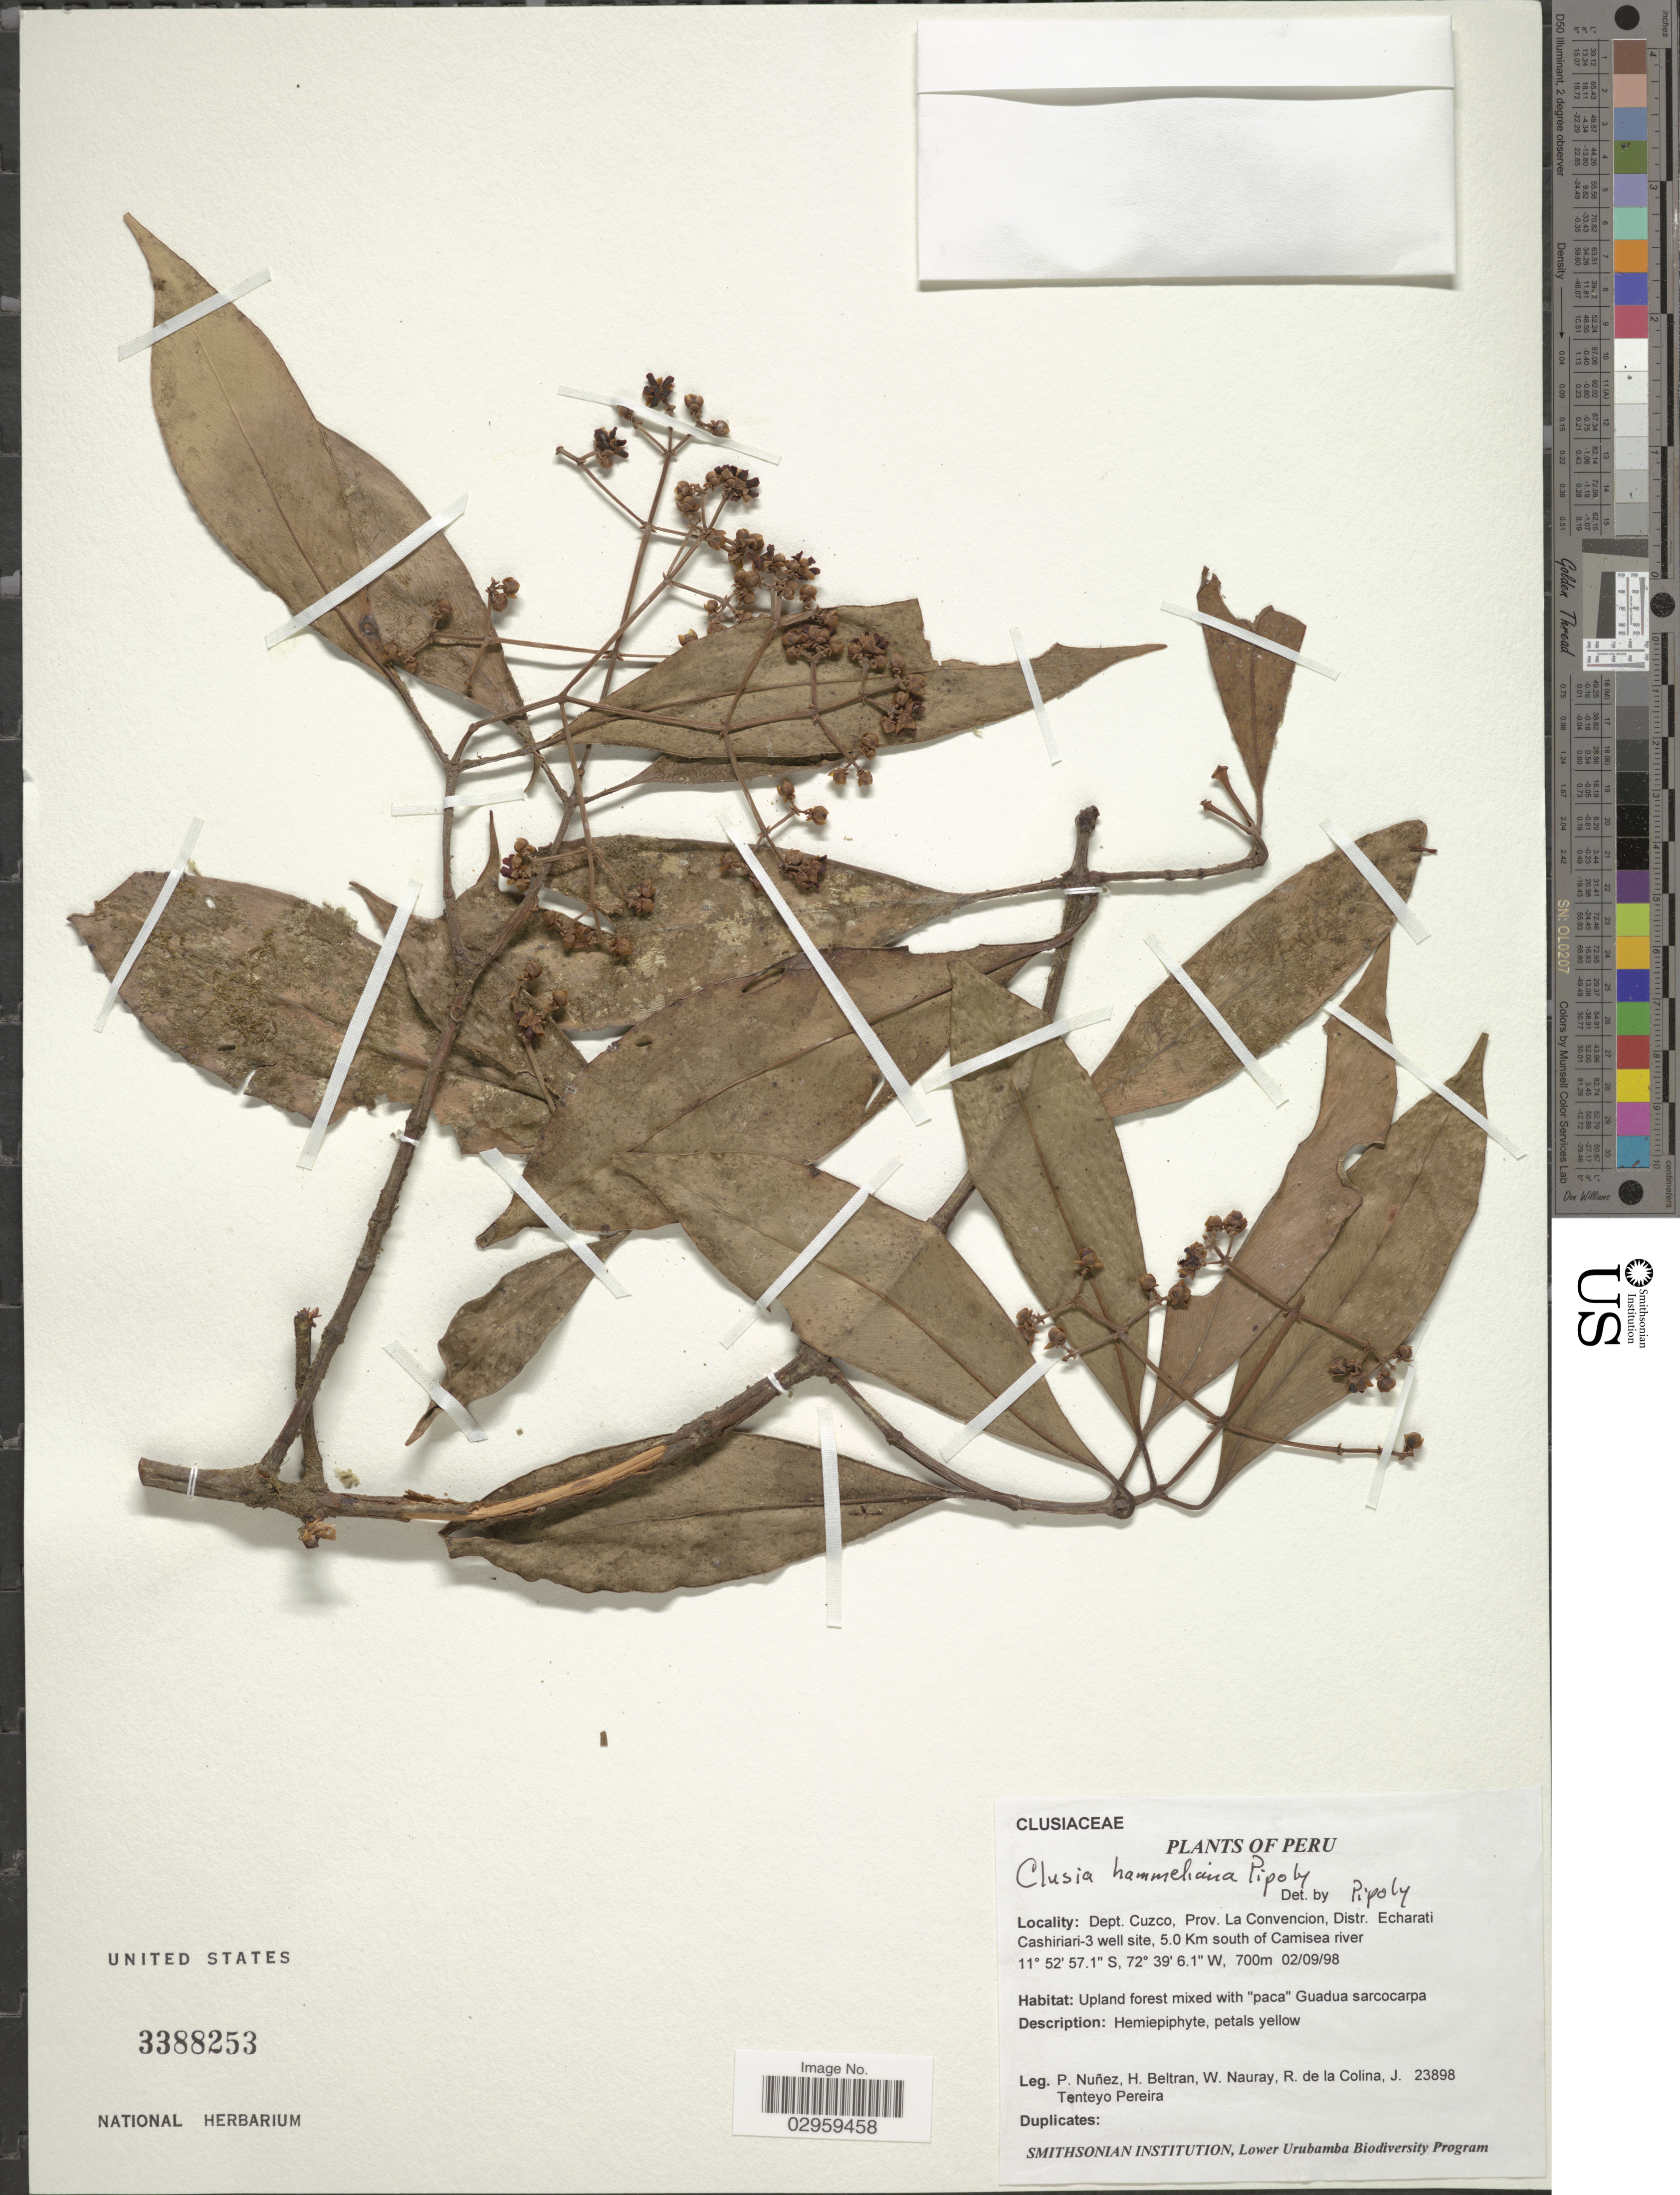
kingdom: Plantae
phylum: Tracheophyta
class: Magnoliopsida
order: Malpighiales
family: Clusiaceae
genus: Clusia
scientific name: Clusia hammeliana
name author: Pipoly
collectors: P. Nuñez V., H. Beltran, W. Nauray, R. Colina & J. Tenteyo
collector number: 23898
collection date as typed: Transcribed d/m/y: 2/9/98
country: Peru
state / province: Cusco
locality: Dept. Cuzco, Prov. La Convencion, Distr. Echarati Cashiriari-3 well site, 5.0 Km south of Camisea river.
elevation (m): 700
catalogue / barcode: US 3388253